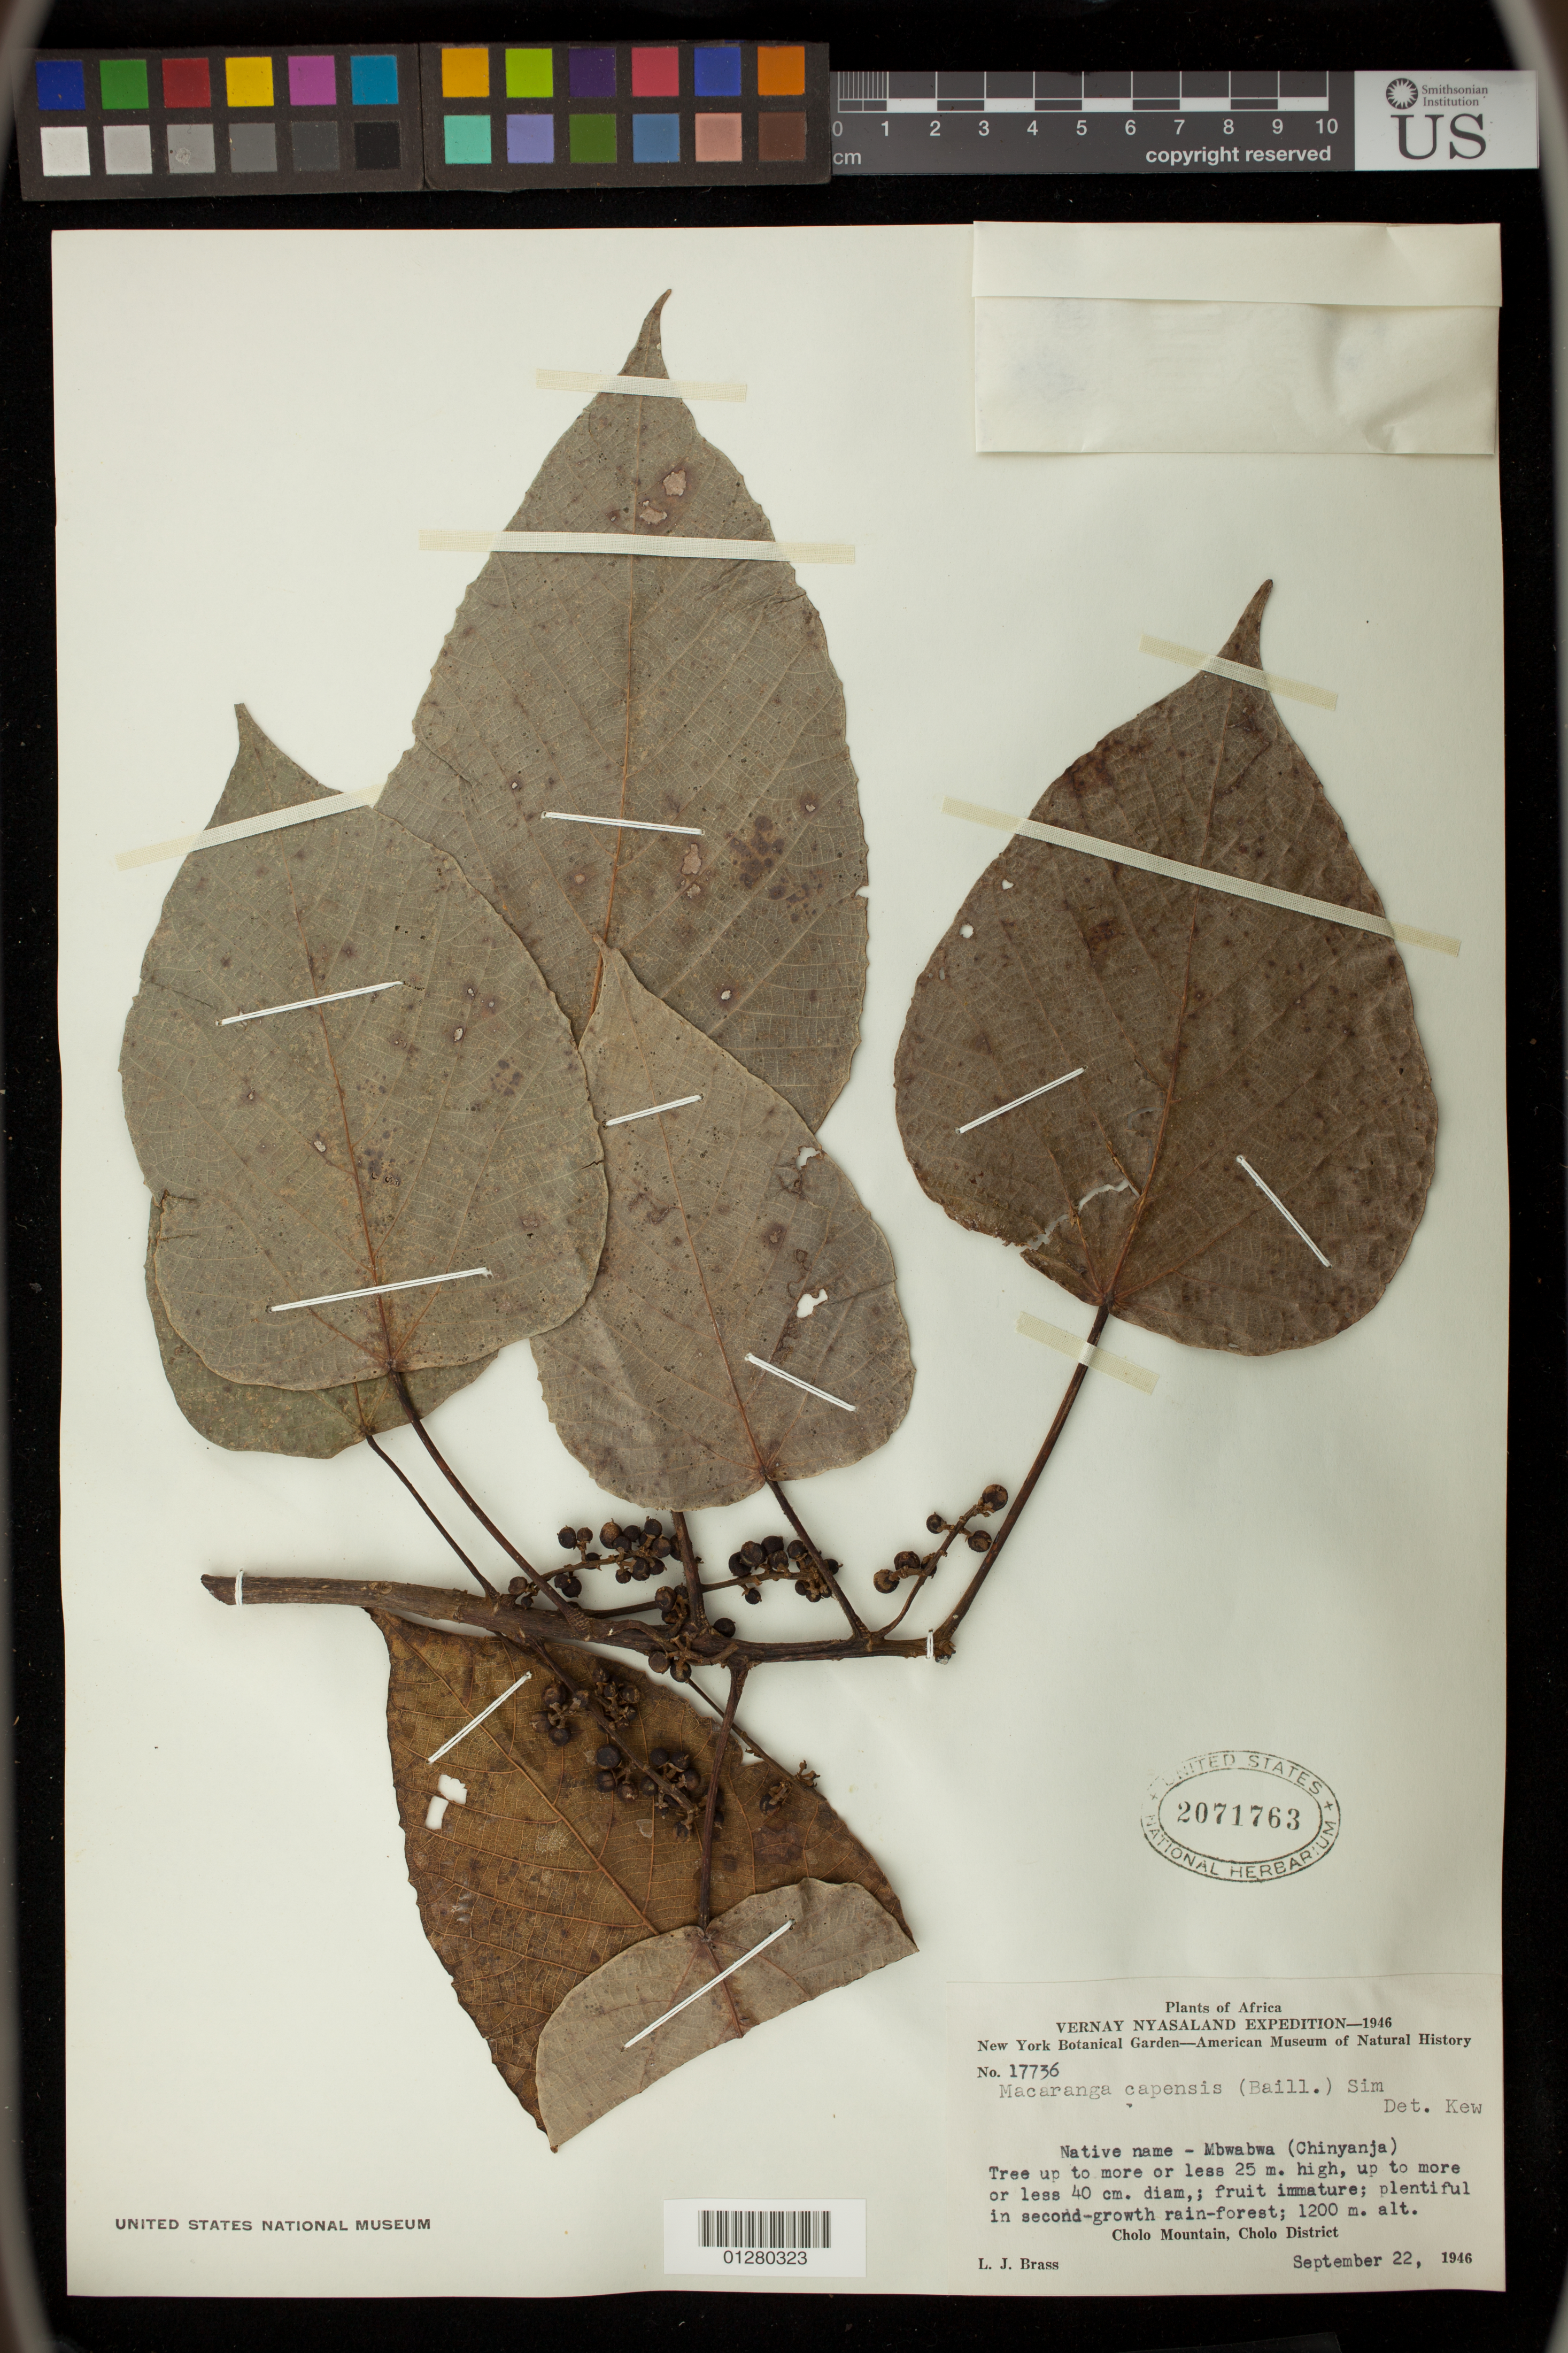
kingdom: Plantae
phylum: Tracheophyta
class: Magnoliopsida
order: Malpighiales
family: Euphorbiaceae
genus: Macaranga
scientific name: Macaranga capensis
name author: (Baill.) Benth. ex Simm.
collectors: L. J. Brass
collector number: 17736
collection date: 1946-09-22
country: Malawi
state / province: Southern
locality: Cholo Mountain, Cholo District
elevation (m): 1200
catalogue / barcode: US 2071763